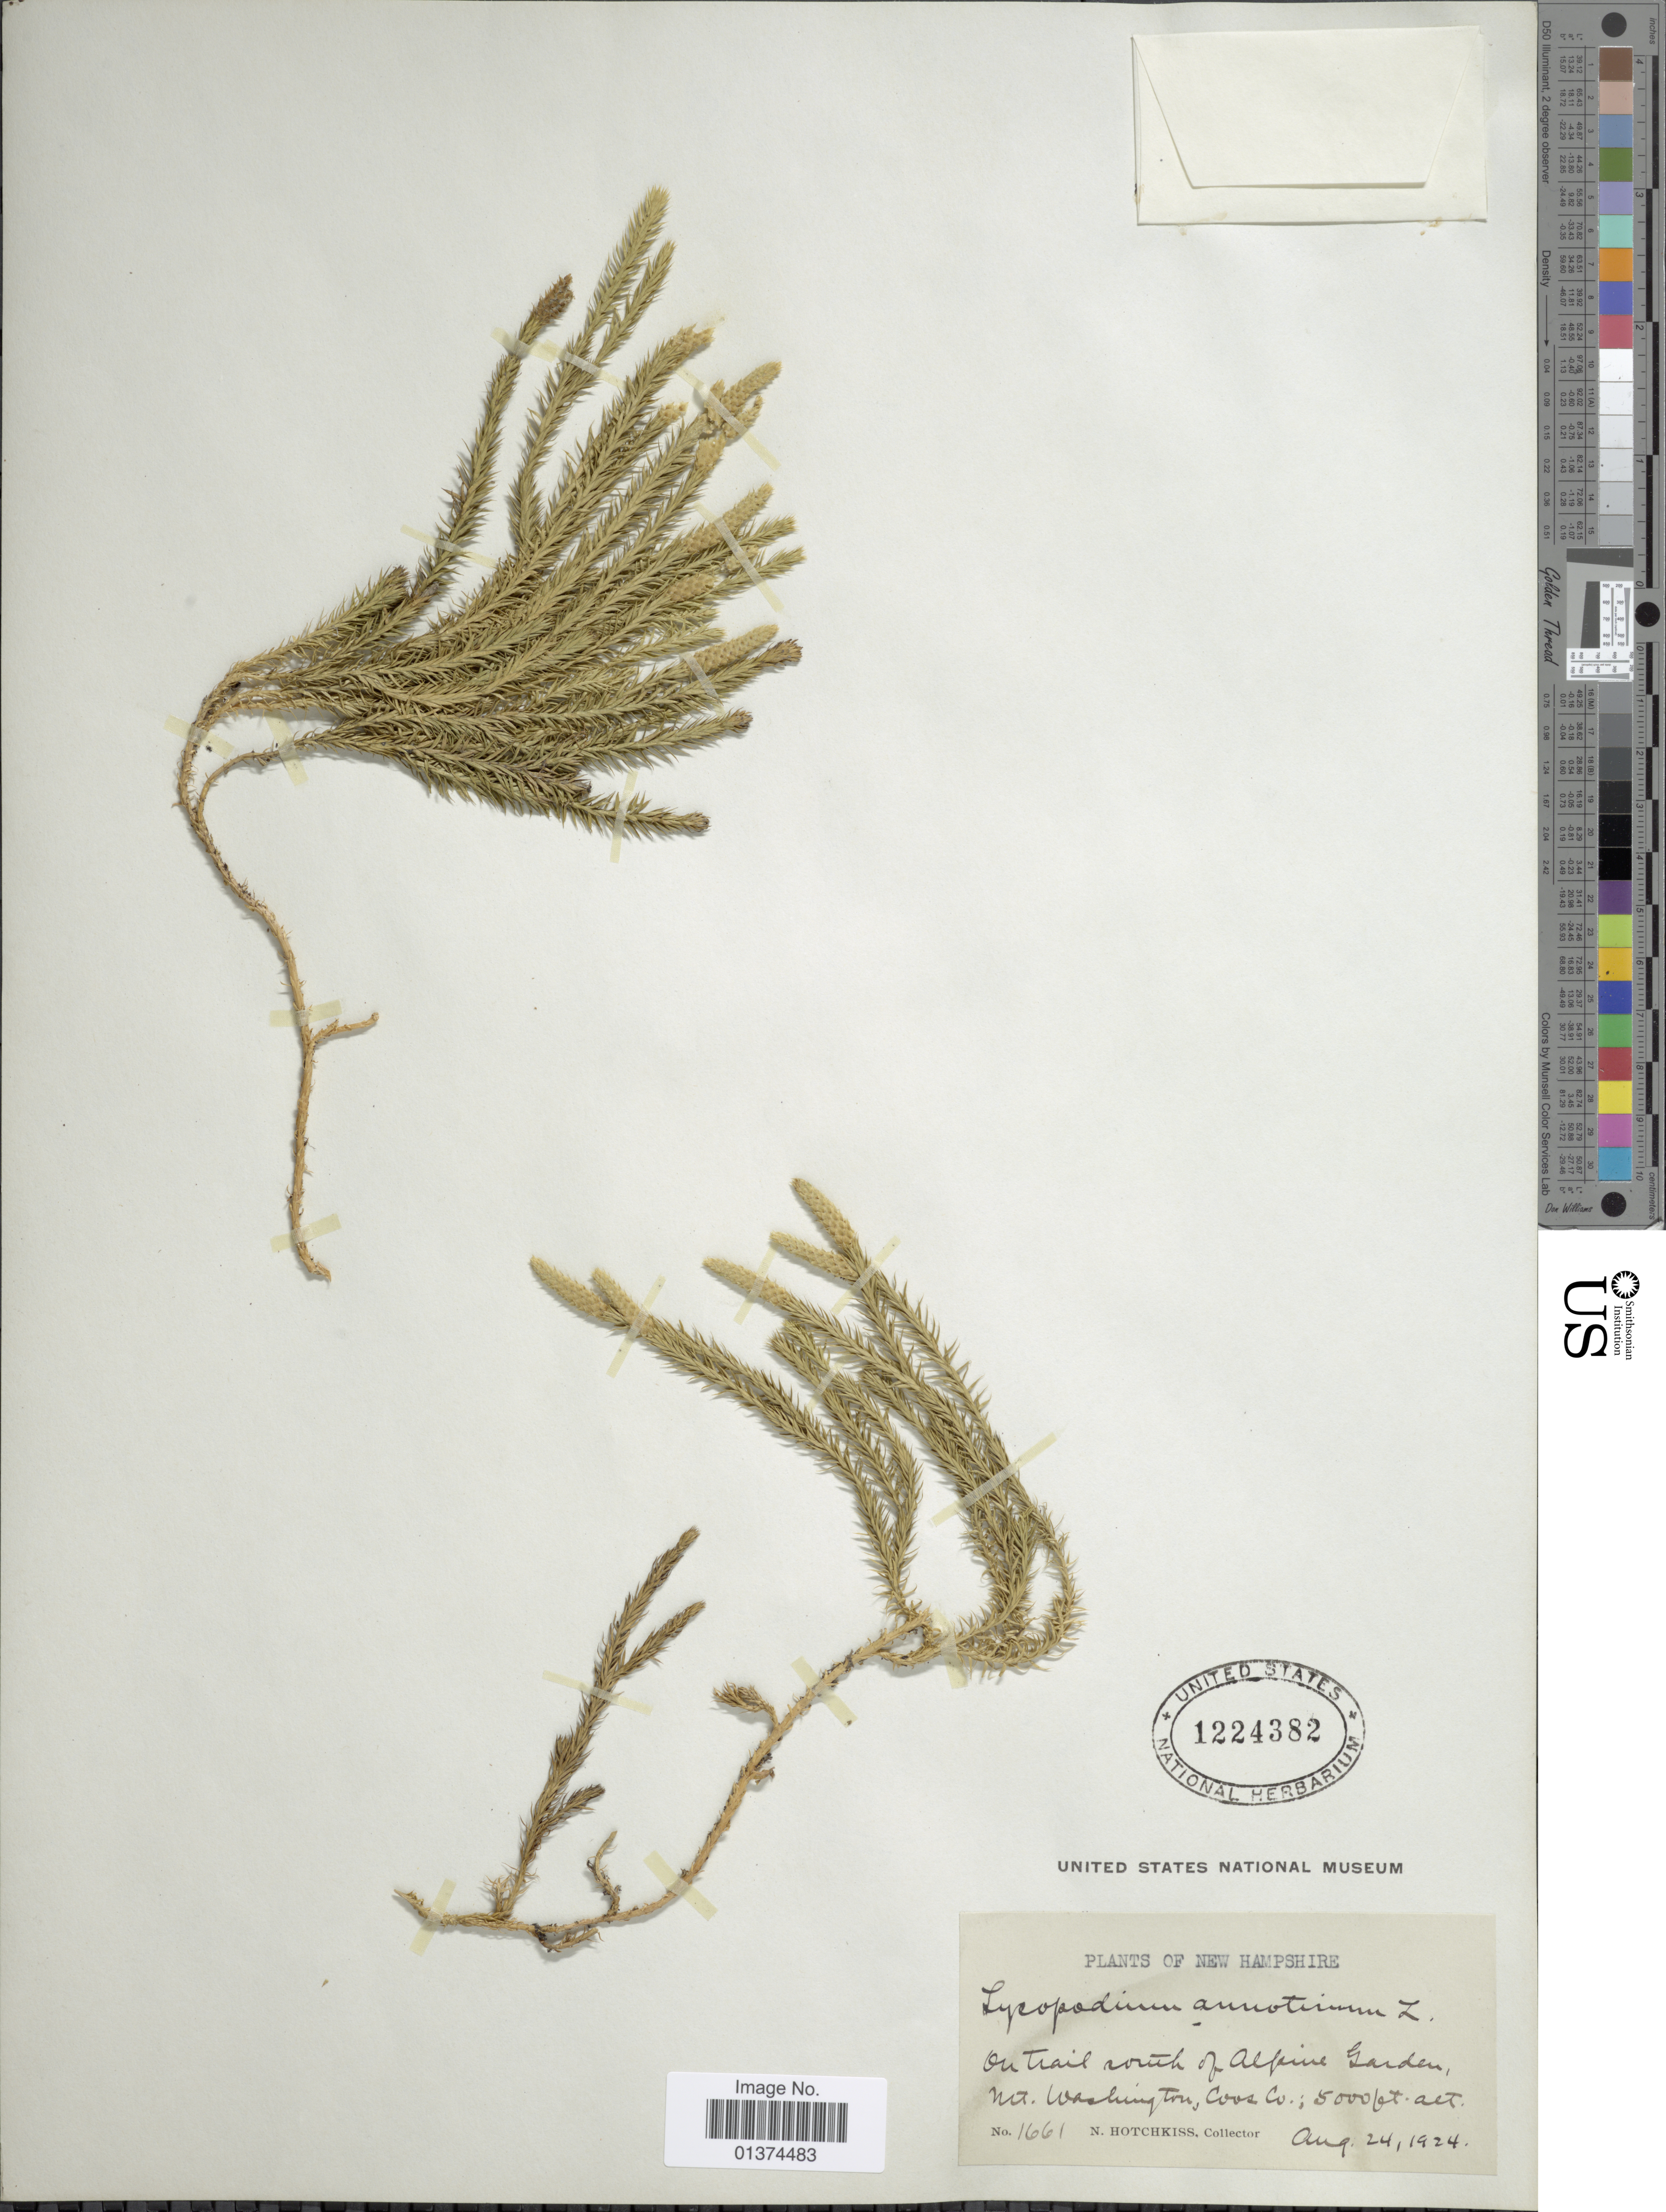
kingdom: Plantae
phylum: Tracheophyta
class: Lycopodiopsida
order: Lycopodiales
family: Lycopodiaceae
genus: Spinulum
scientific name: Spinulum annotinum subsp. annotinum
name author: (L.) A. Haines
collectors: N. Hotchkiss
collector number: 1661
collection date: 1924-08-24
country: United States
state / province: New Hampshire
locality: On trail south of Alpine Garden, Mt. Washington, Coos Co.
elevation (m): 1524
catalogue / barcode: US 1224382